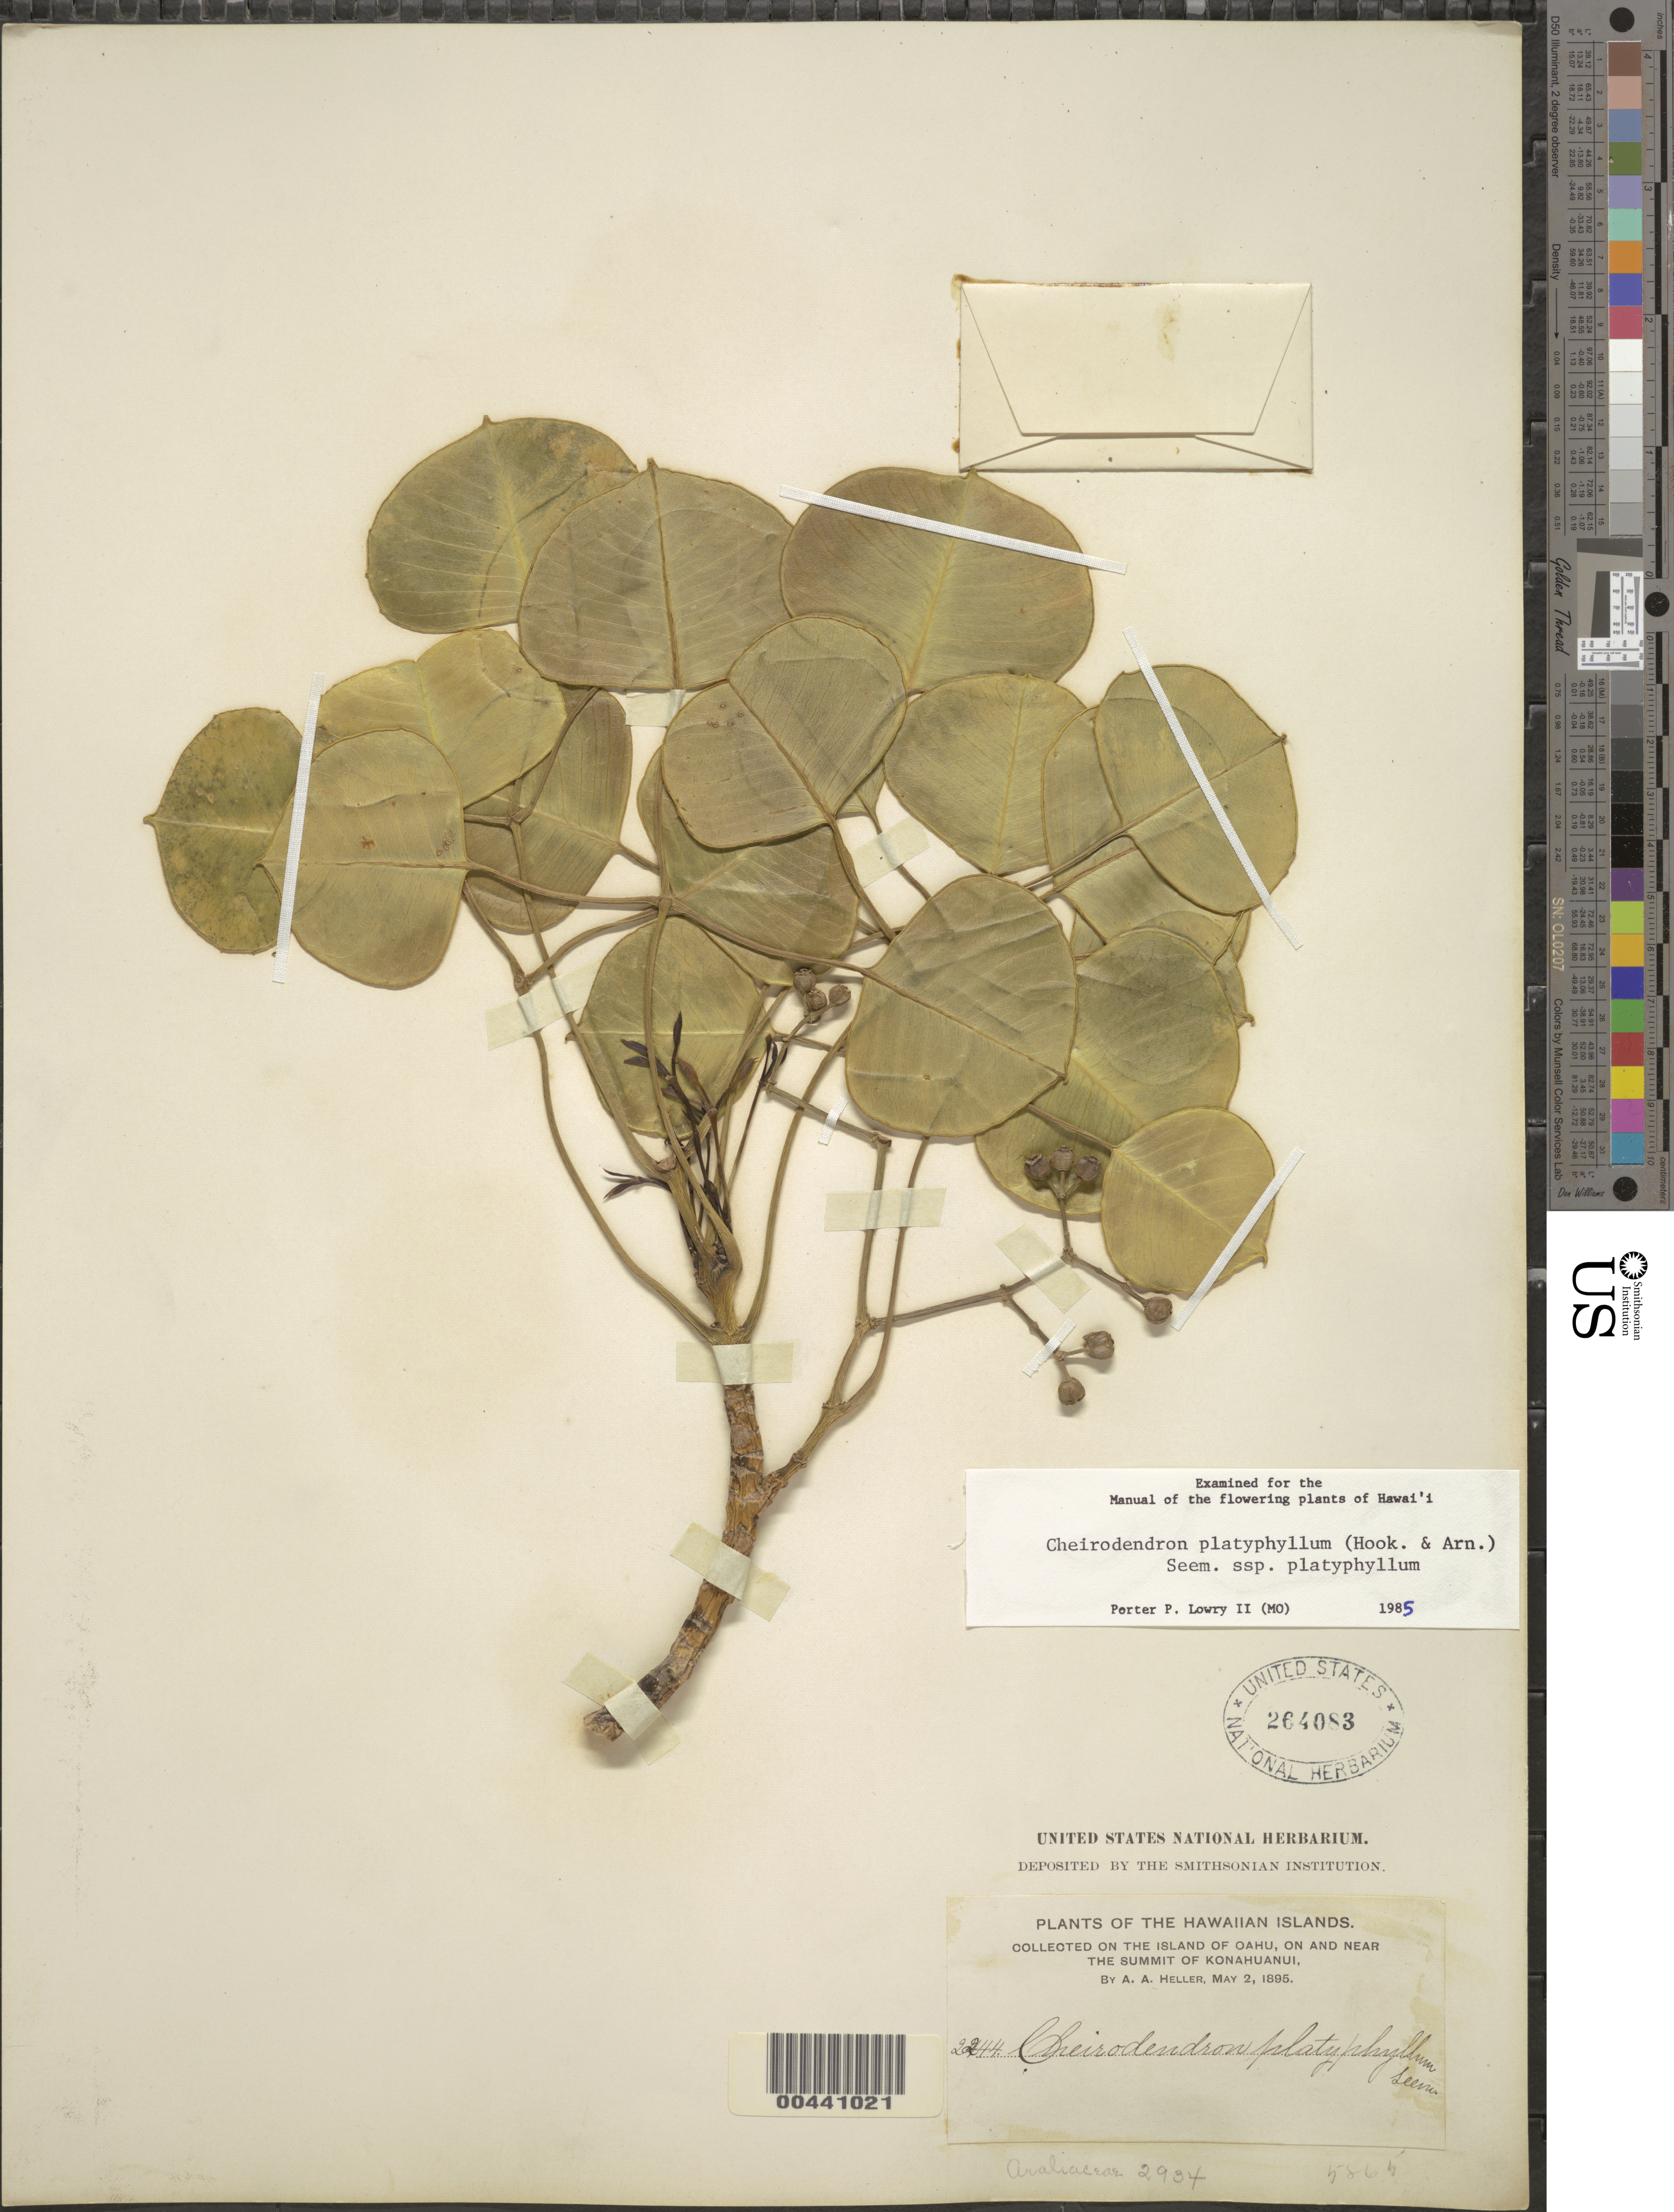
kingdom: Plantae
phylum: Tracheophyta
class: Magnoliopsida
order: Apiales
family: Araliaceae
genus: Cheirodendron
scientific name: Cheirodendron platyphyllum subsp. platyphyllum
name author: (Hook. & Arn.) Seem.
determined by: Lowry, P. P., (MO), Missouri Botanical Garden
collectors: A. A. Heller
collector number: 2244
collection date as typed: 2 May 1895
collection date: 1895-05-02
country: United States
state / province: Hawaii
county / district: Honolulu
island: Oahu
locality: On and near the summit of Konahuanui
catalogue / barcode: US 264083